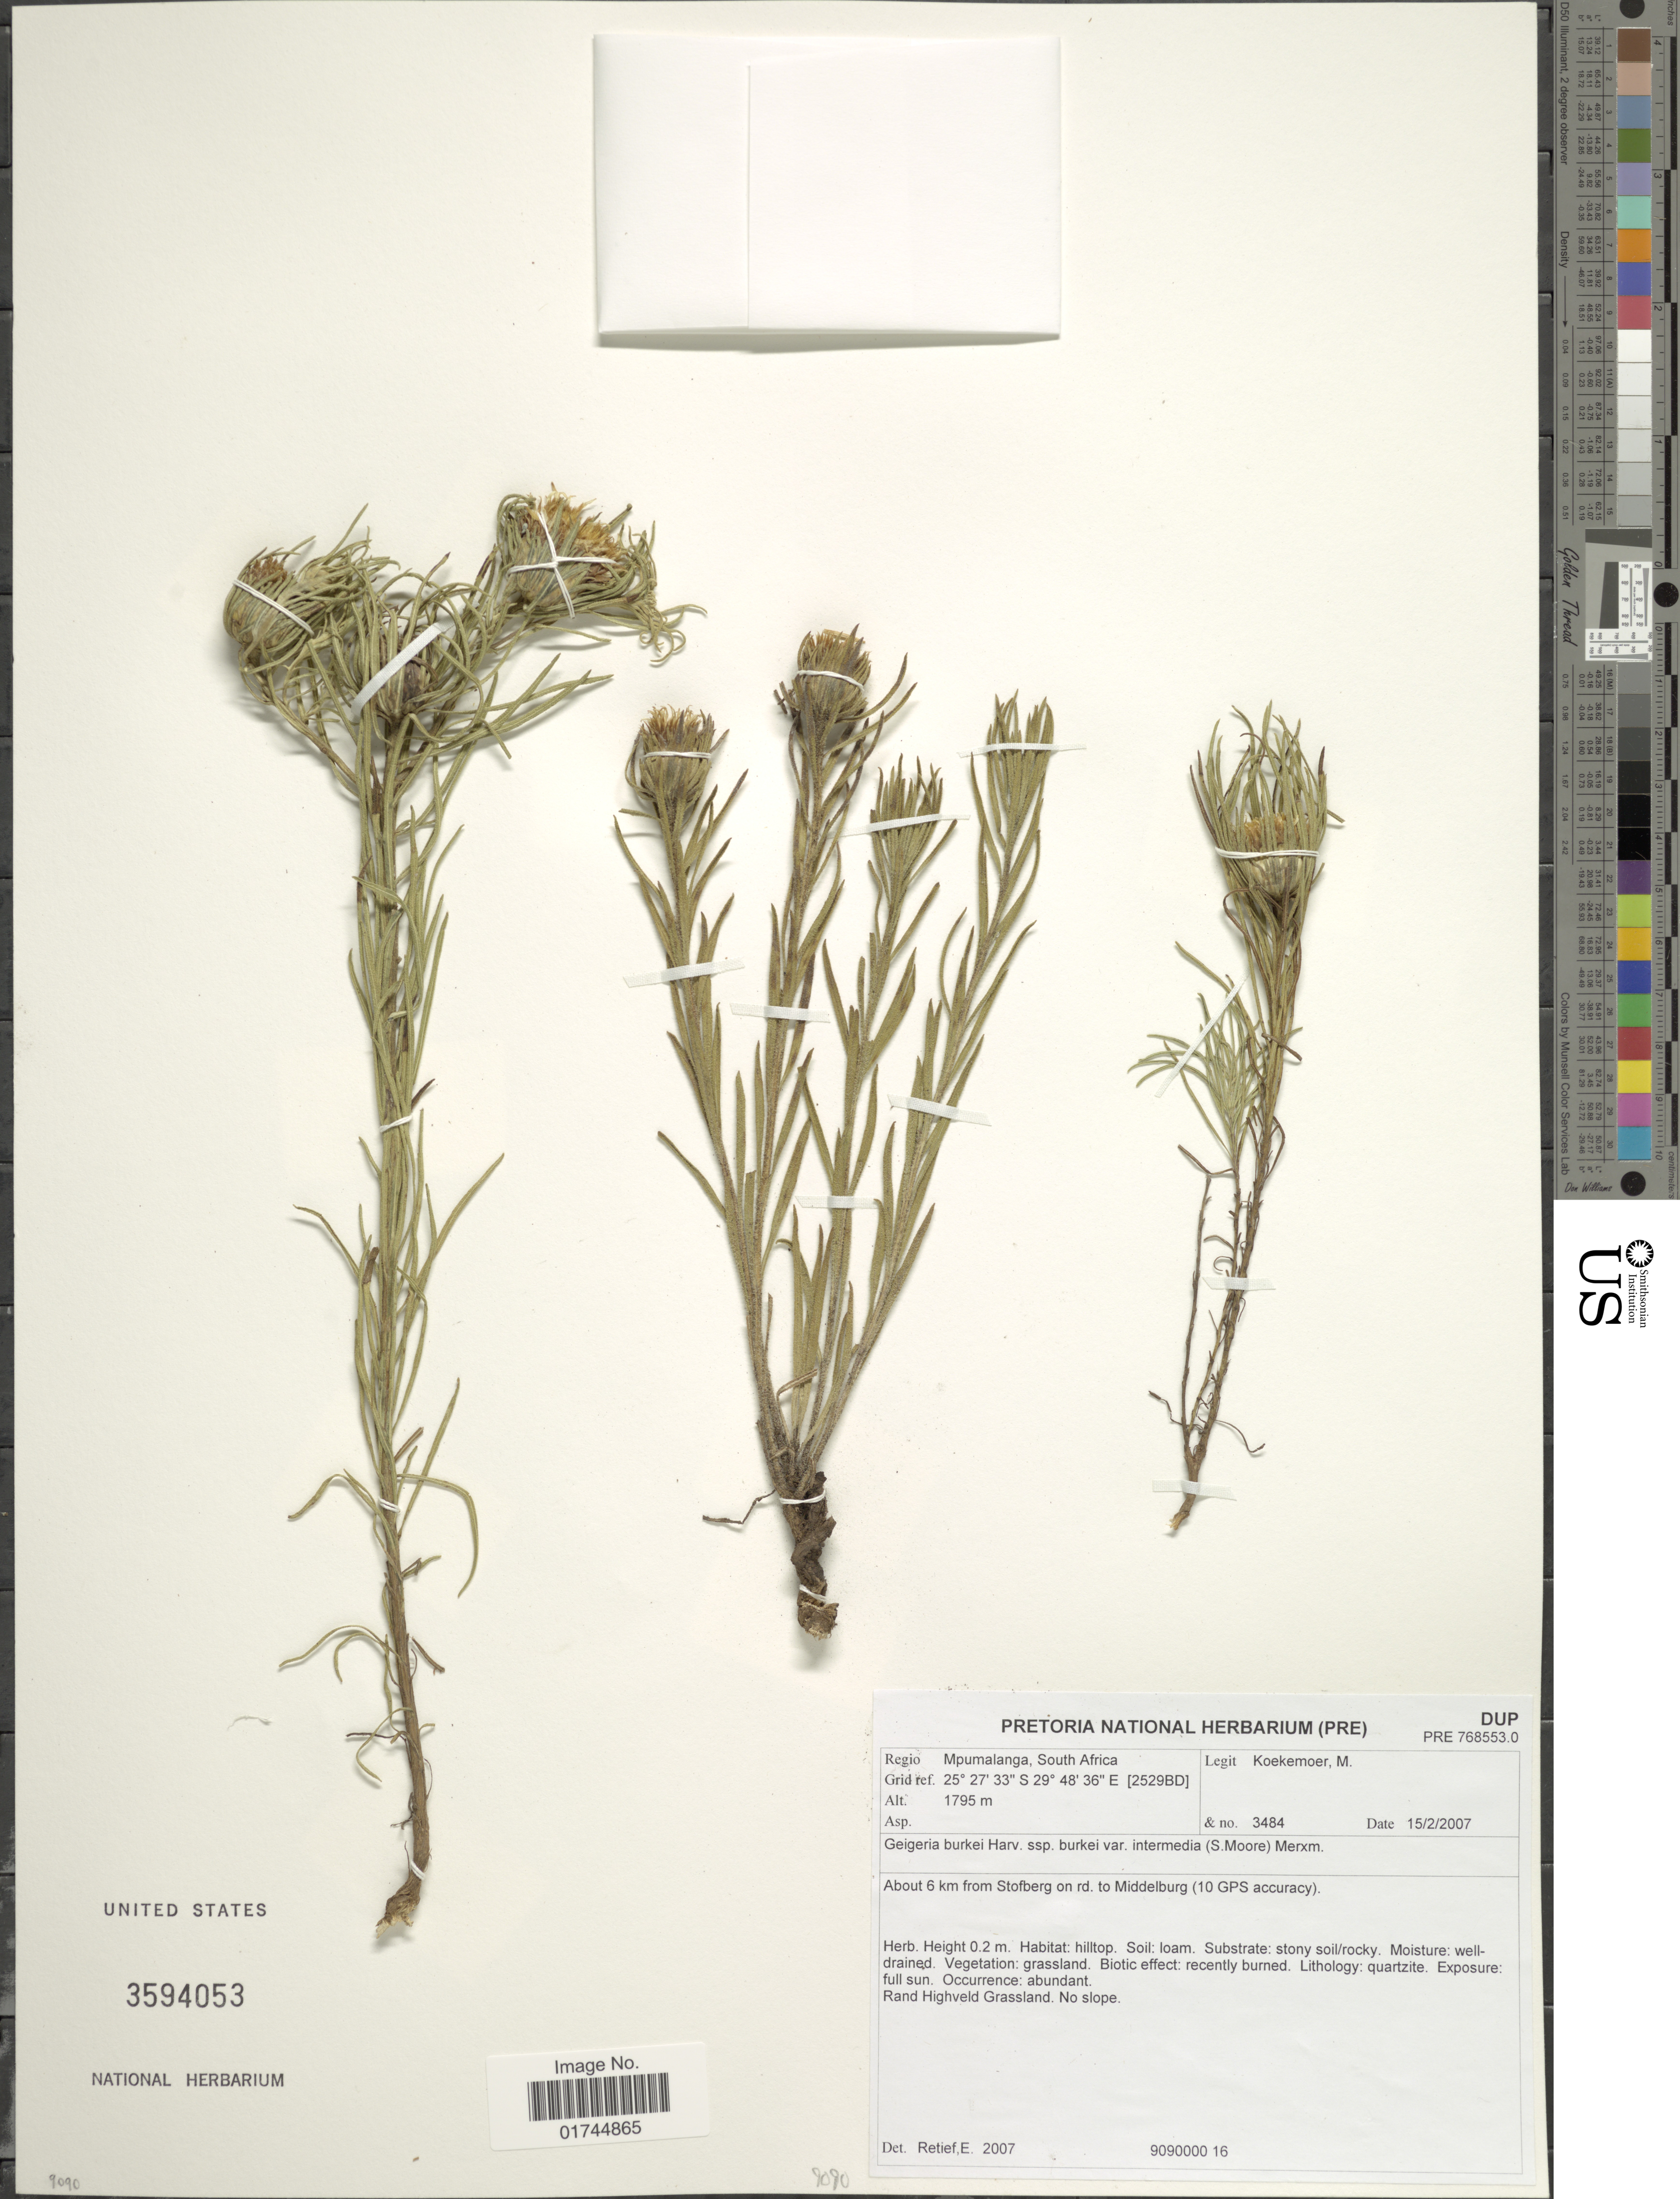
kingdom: Plantae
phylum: Tracheophyta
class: Magnoliopsida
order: Asterales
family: Asteraceae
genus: Geigeria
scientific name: Geigeria burkei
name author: Harv.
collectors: M. Koekemoer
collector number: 3484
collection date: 2007-02-15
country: South Africa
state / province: Mpumalanga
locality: About 6 km from Stofberg on rd. to Middelburg (10GPS accuracy).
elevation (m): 1795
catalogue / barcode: US 3594053